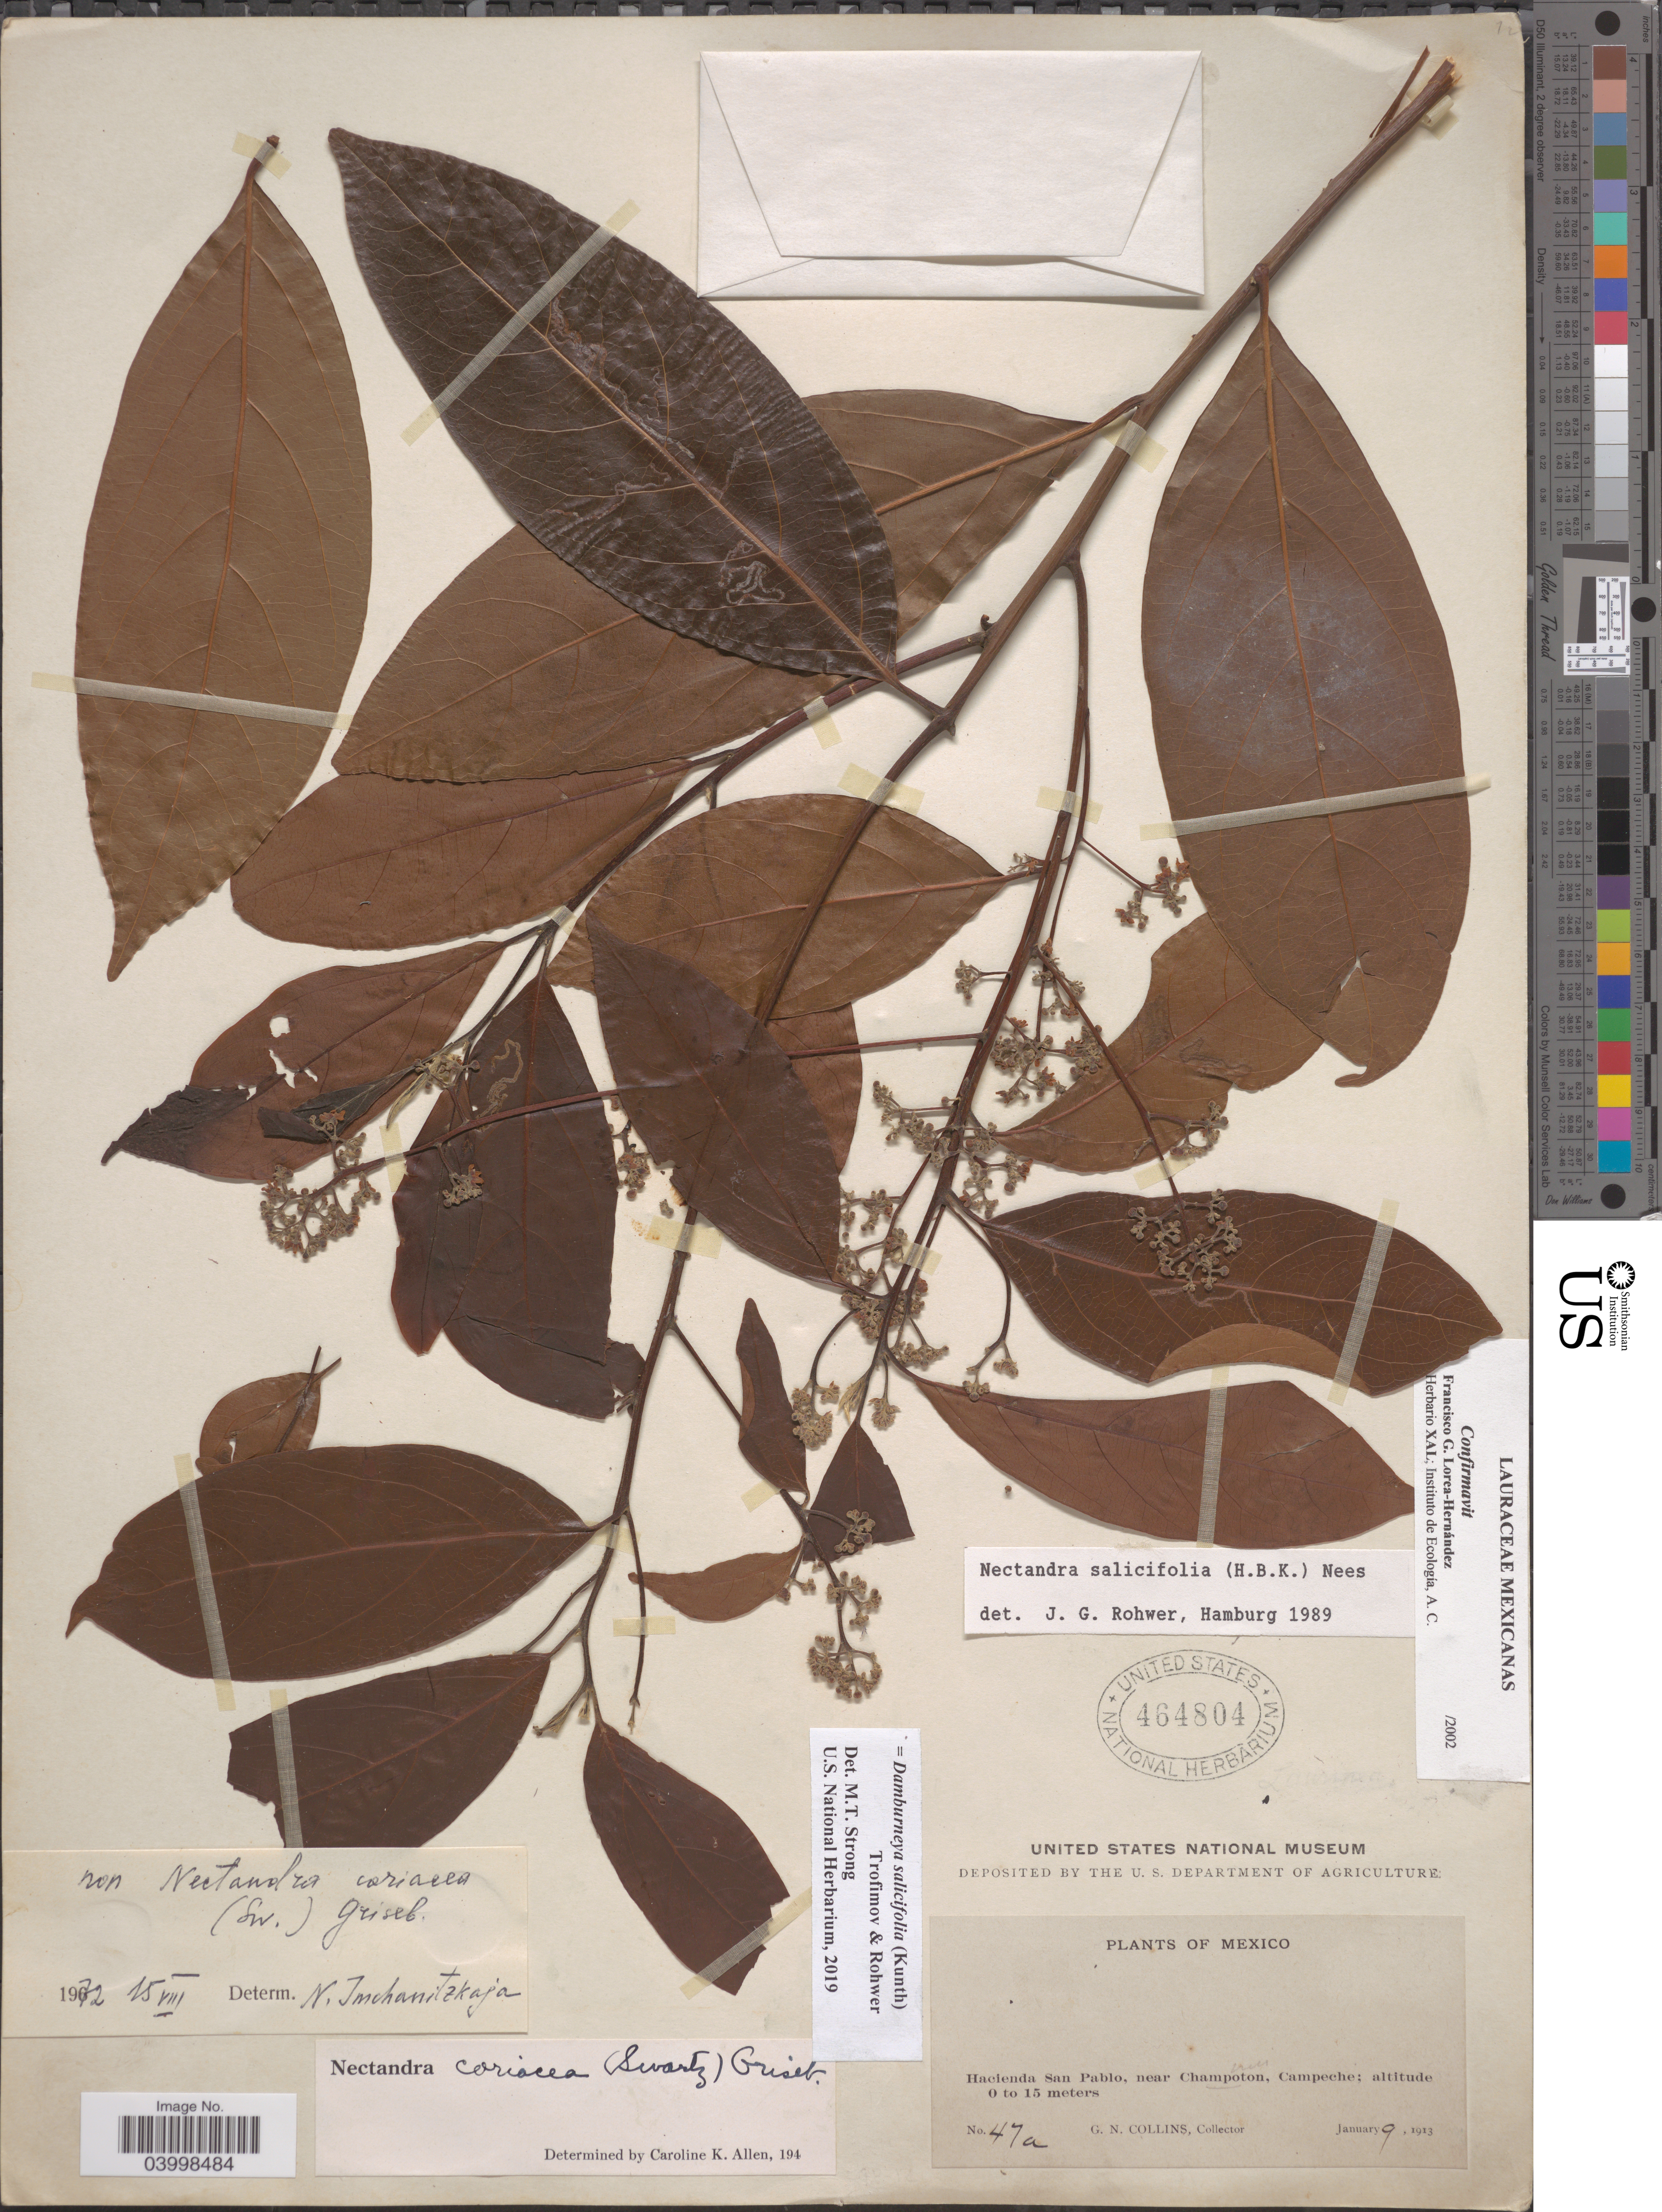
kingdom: Plantae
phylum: Tracheophyta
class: Magnoliopsida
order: Laurales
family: Lauraceae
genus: Damburneya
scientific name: Damburneya salicifolia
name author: (Kunth) Trofimov & Rohwer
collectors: G. Collins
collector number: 47a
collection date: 1913-01-09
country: Mexico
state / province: Campeche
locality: Hacienda San Pablo, near Champoton.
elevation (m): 0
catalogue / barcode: US 464804